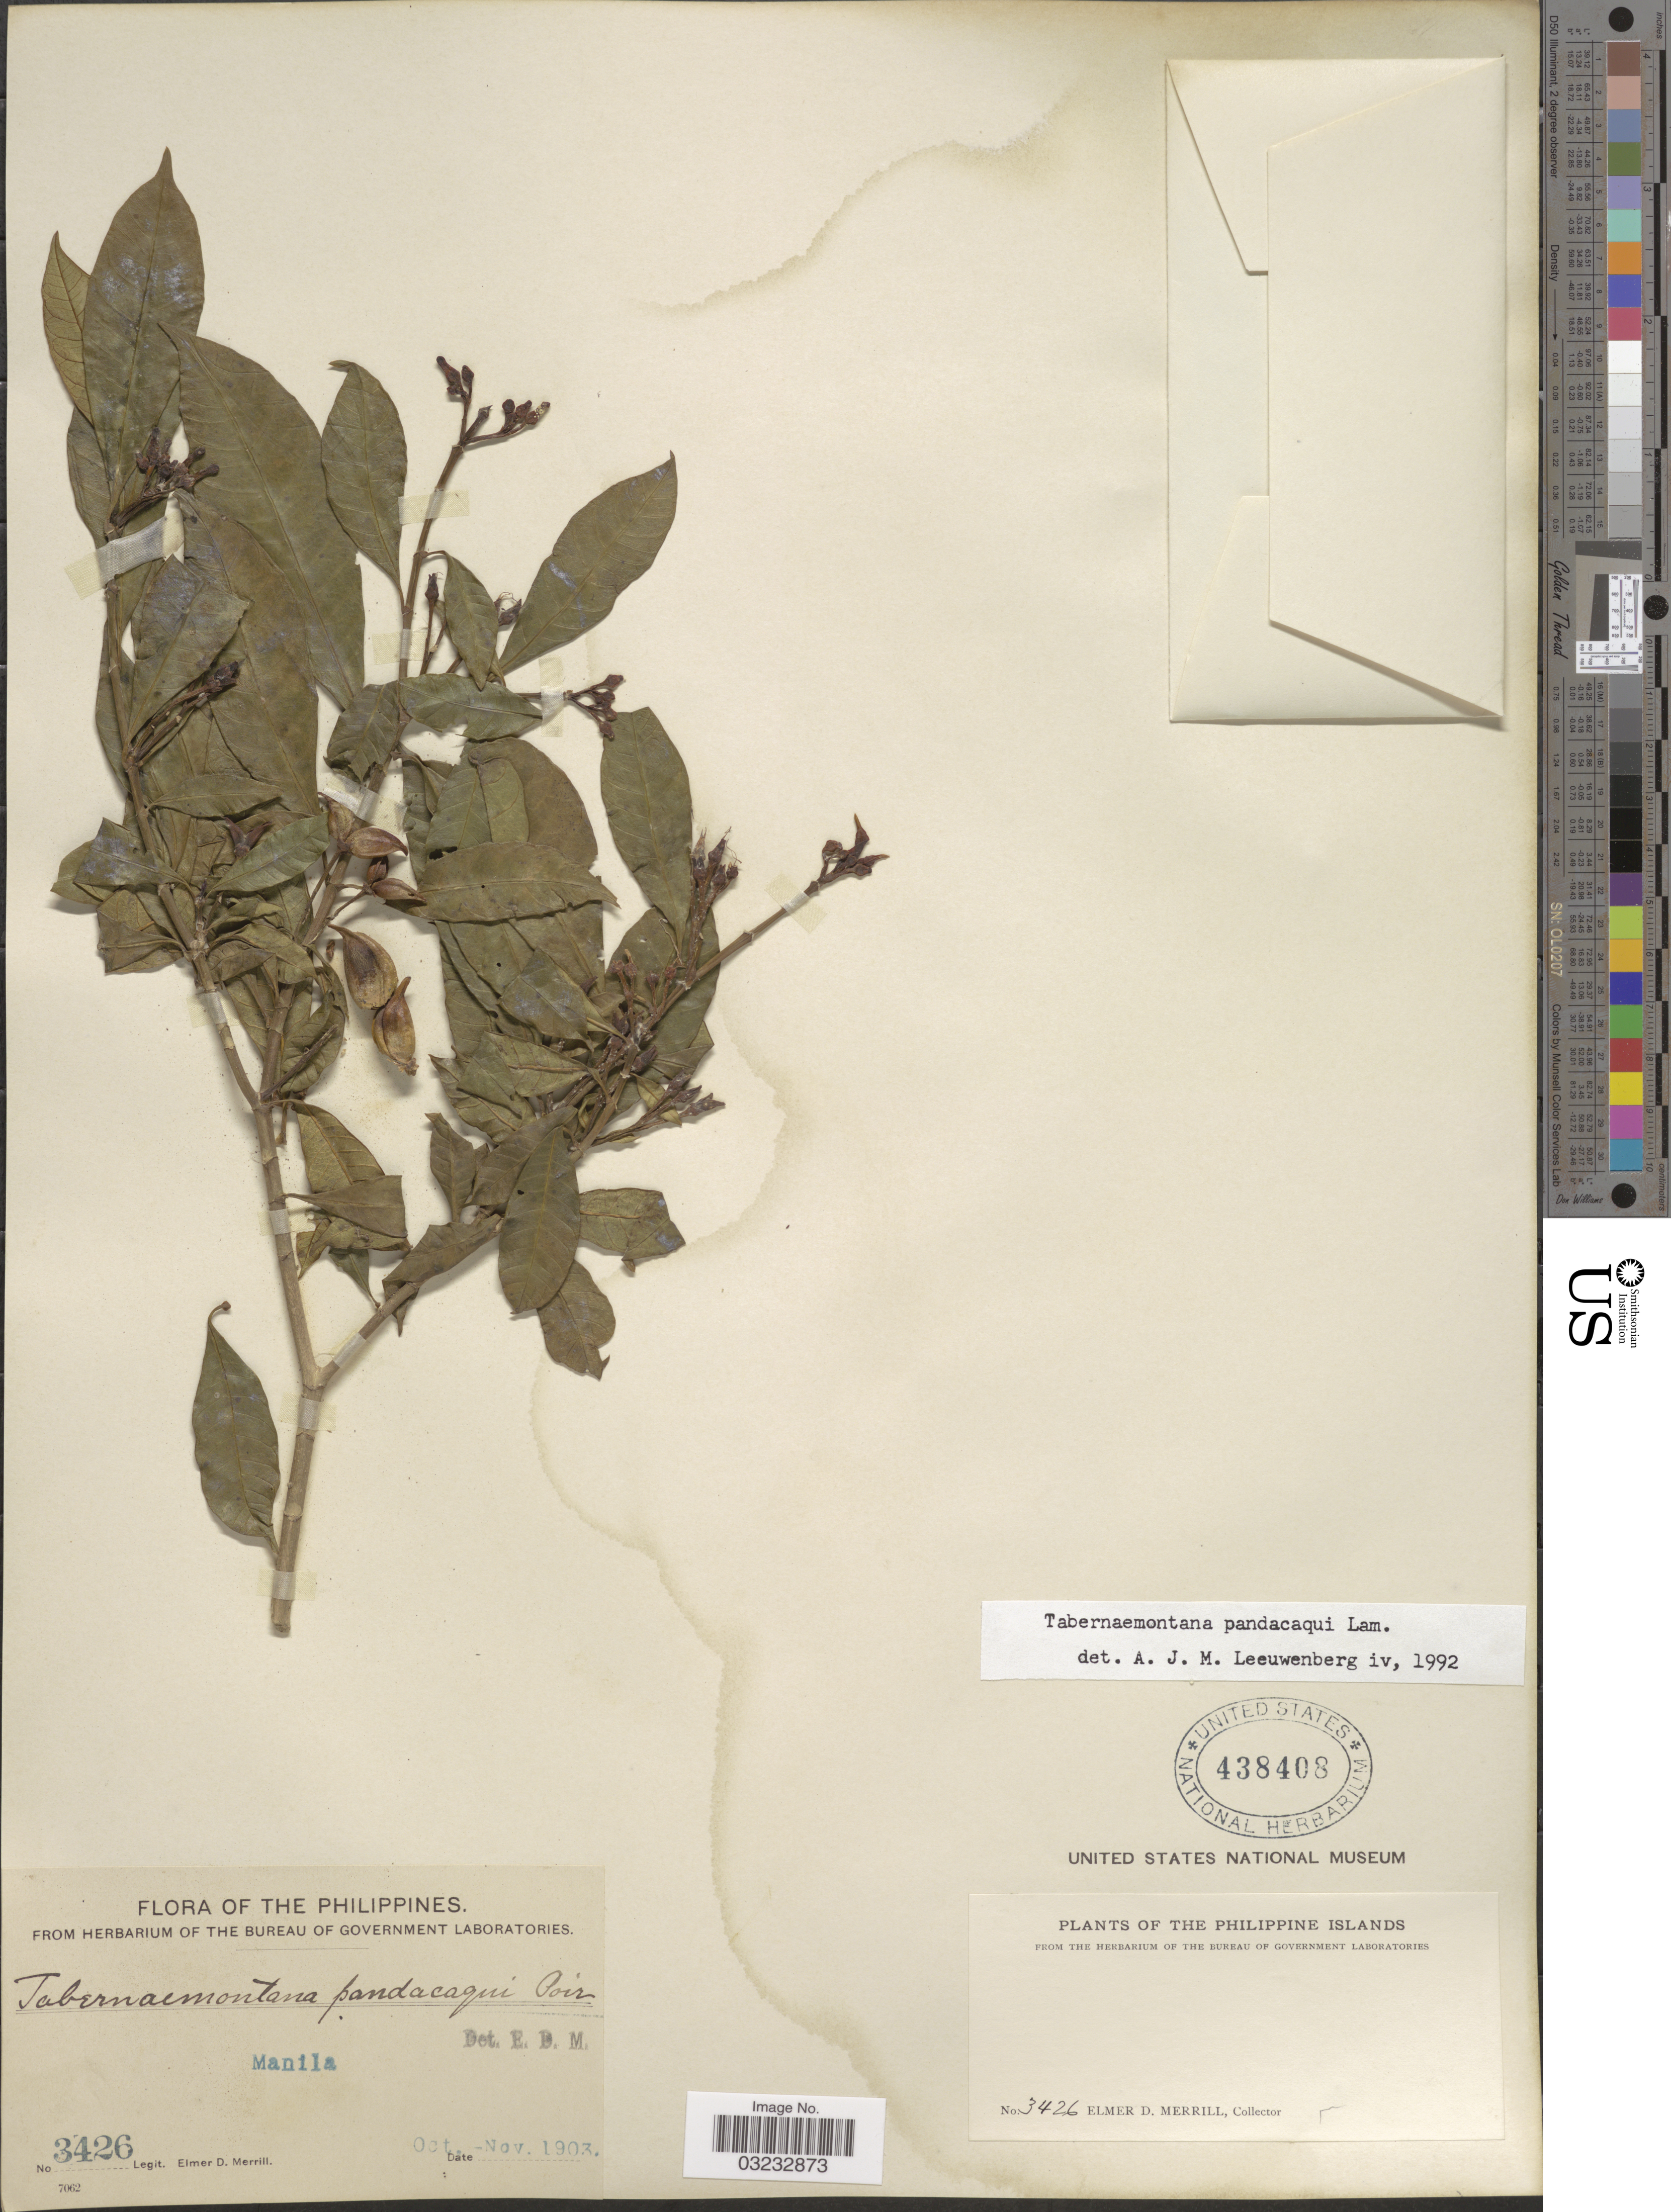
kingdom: Plantae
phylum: Tracheophyta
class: Magnoliopsida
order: Gentianales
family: Apocynaceae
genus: Tabernaemontana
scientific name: Tabernaemontana pandacaqui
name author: Poir.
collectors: E. D. Merrill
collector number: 3426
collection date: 1903-10/1903-11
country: Philippines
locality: Manila.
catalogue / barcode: US 438408